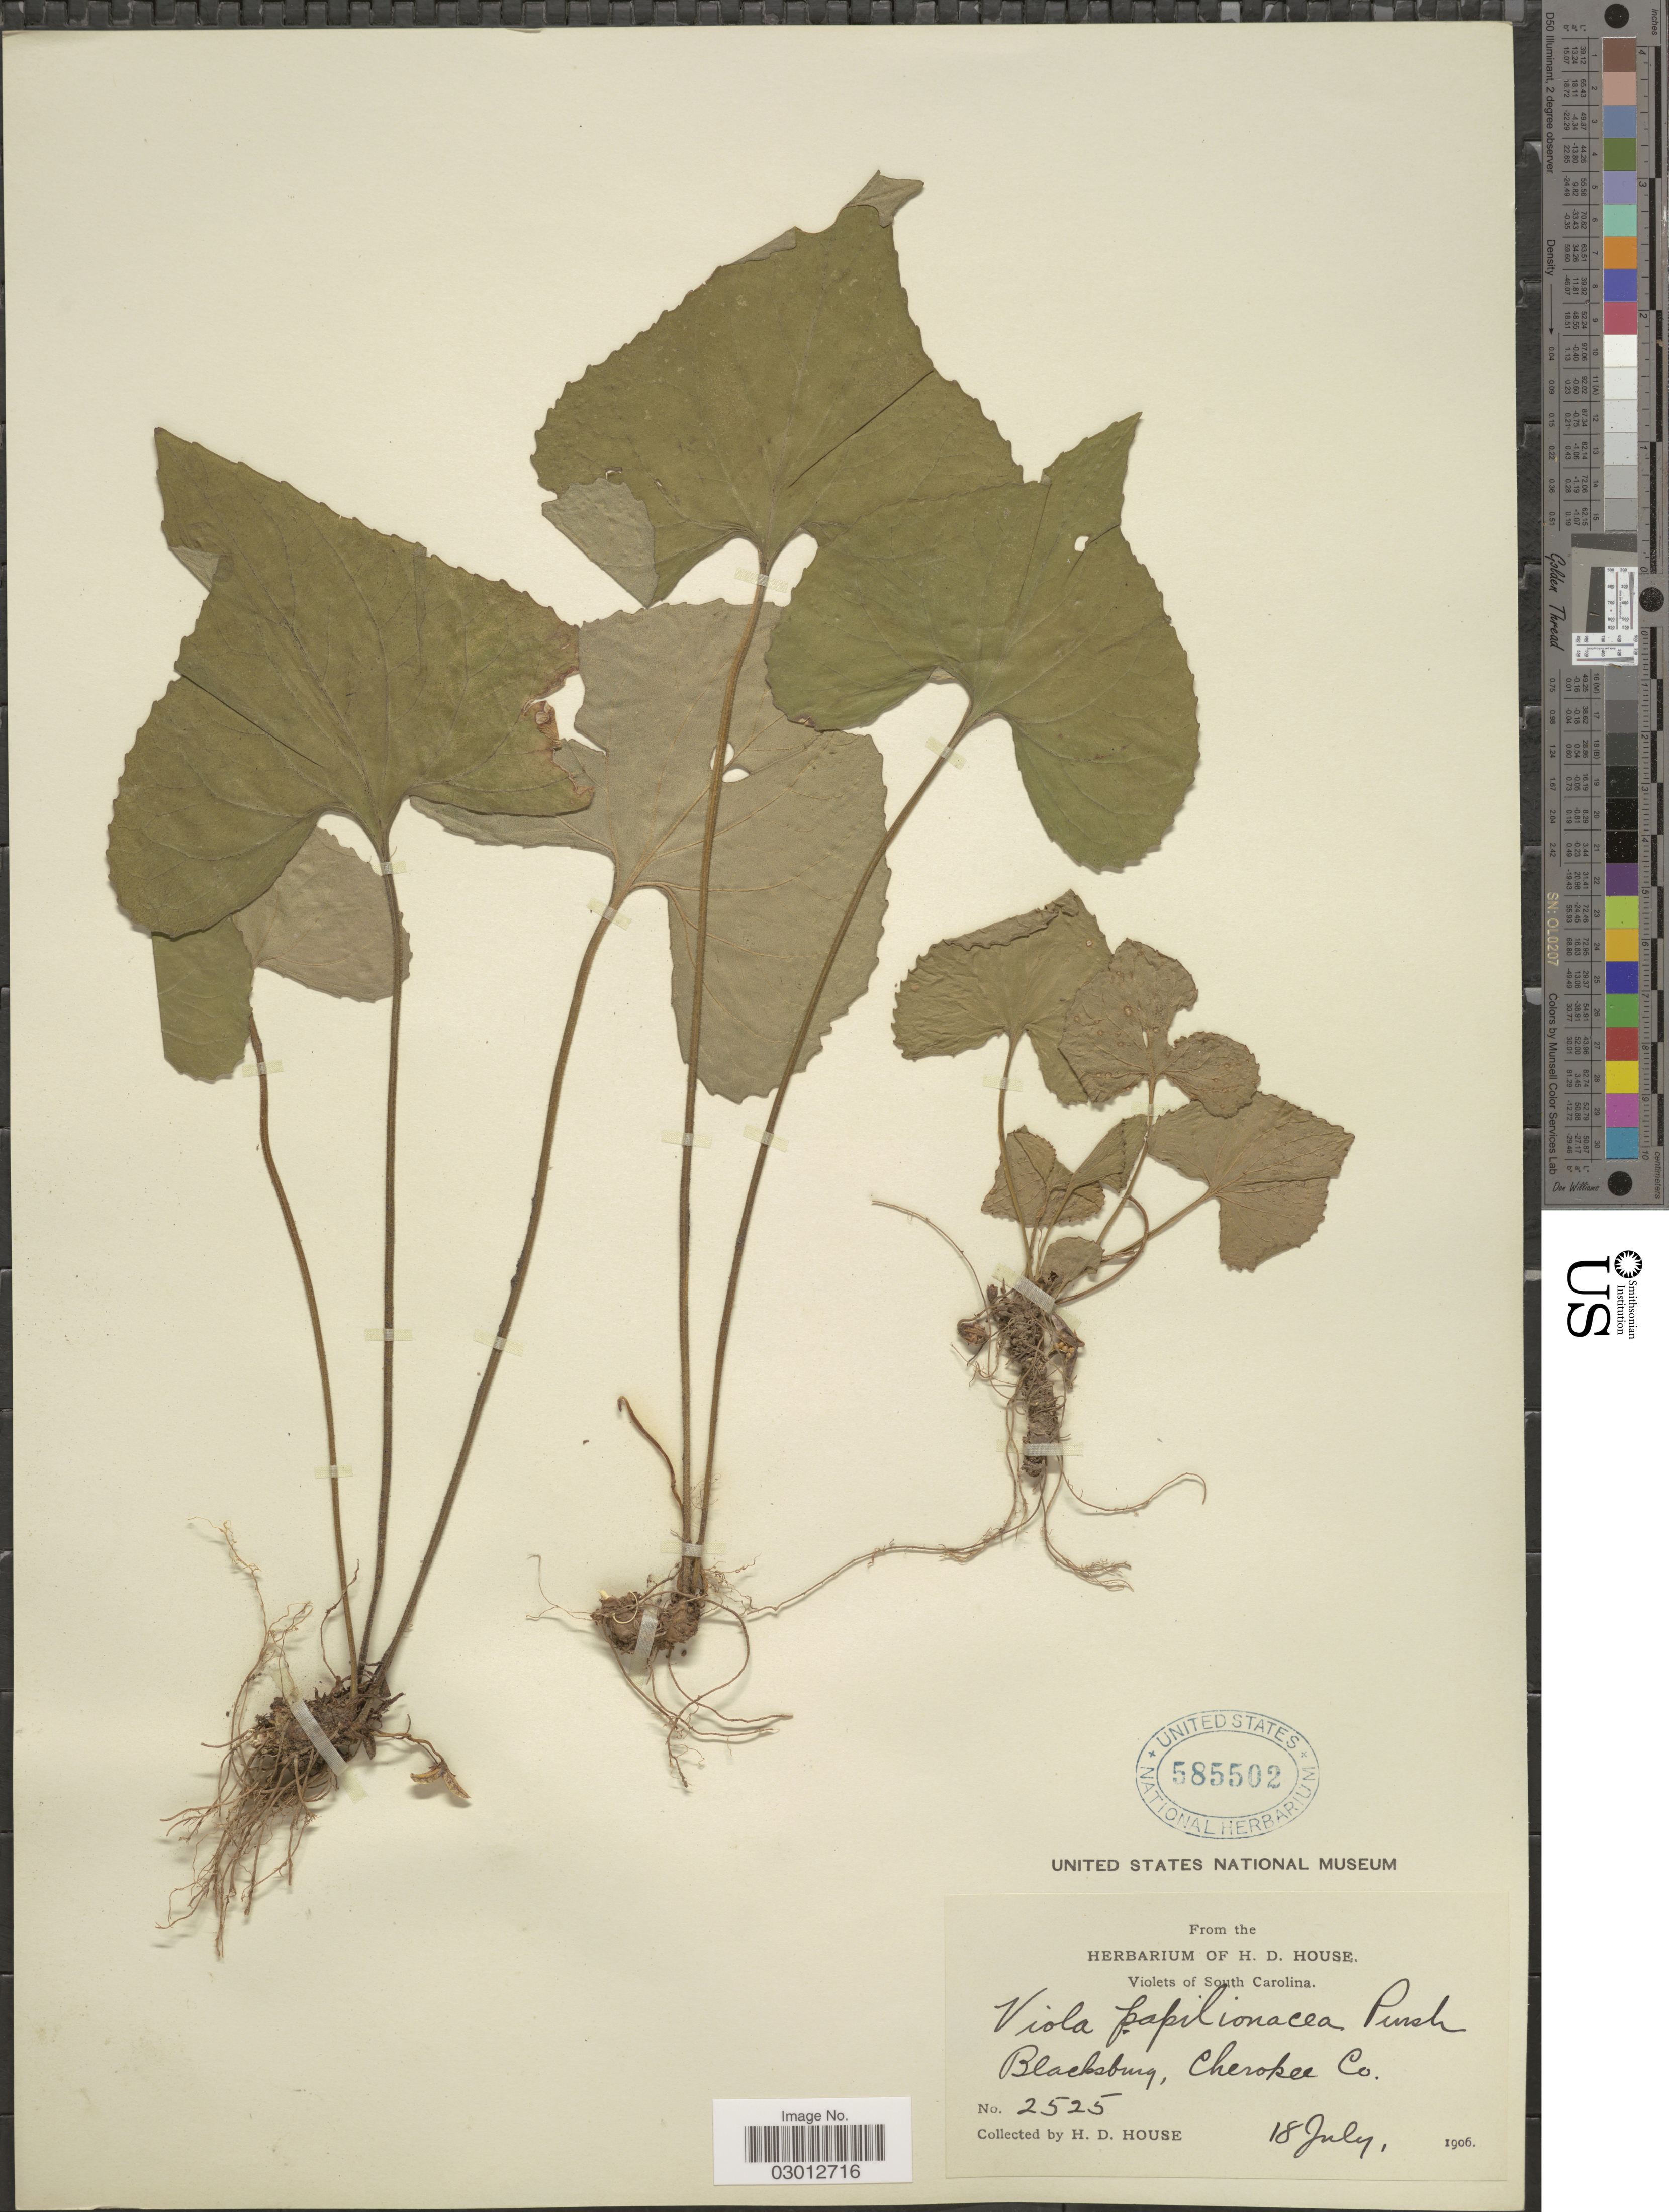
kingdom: Plantae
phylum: Tracheophyta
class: Magnoliopsida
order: Malpighiales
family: Violaceae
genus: Viola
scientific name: Viola papilionacea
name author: Pursh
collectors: H. D. House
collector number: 2525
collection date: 1906-07-18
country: United States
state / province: South Carolina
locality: Blacksburg, Cherokee Co.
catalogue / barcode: US 585502